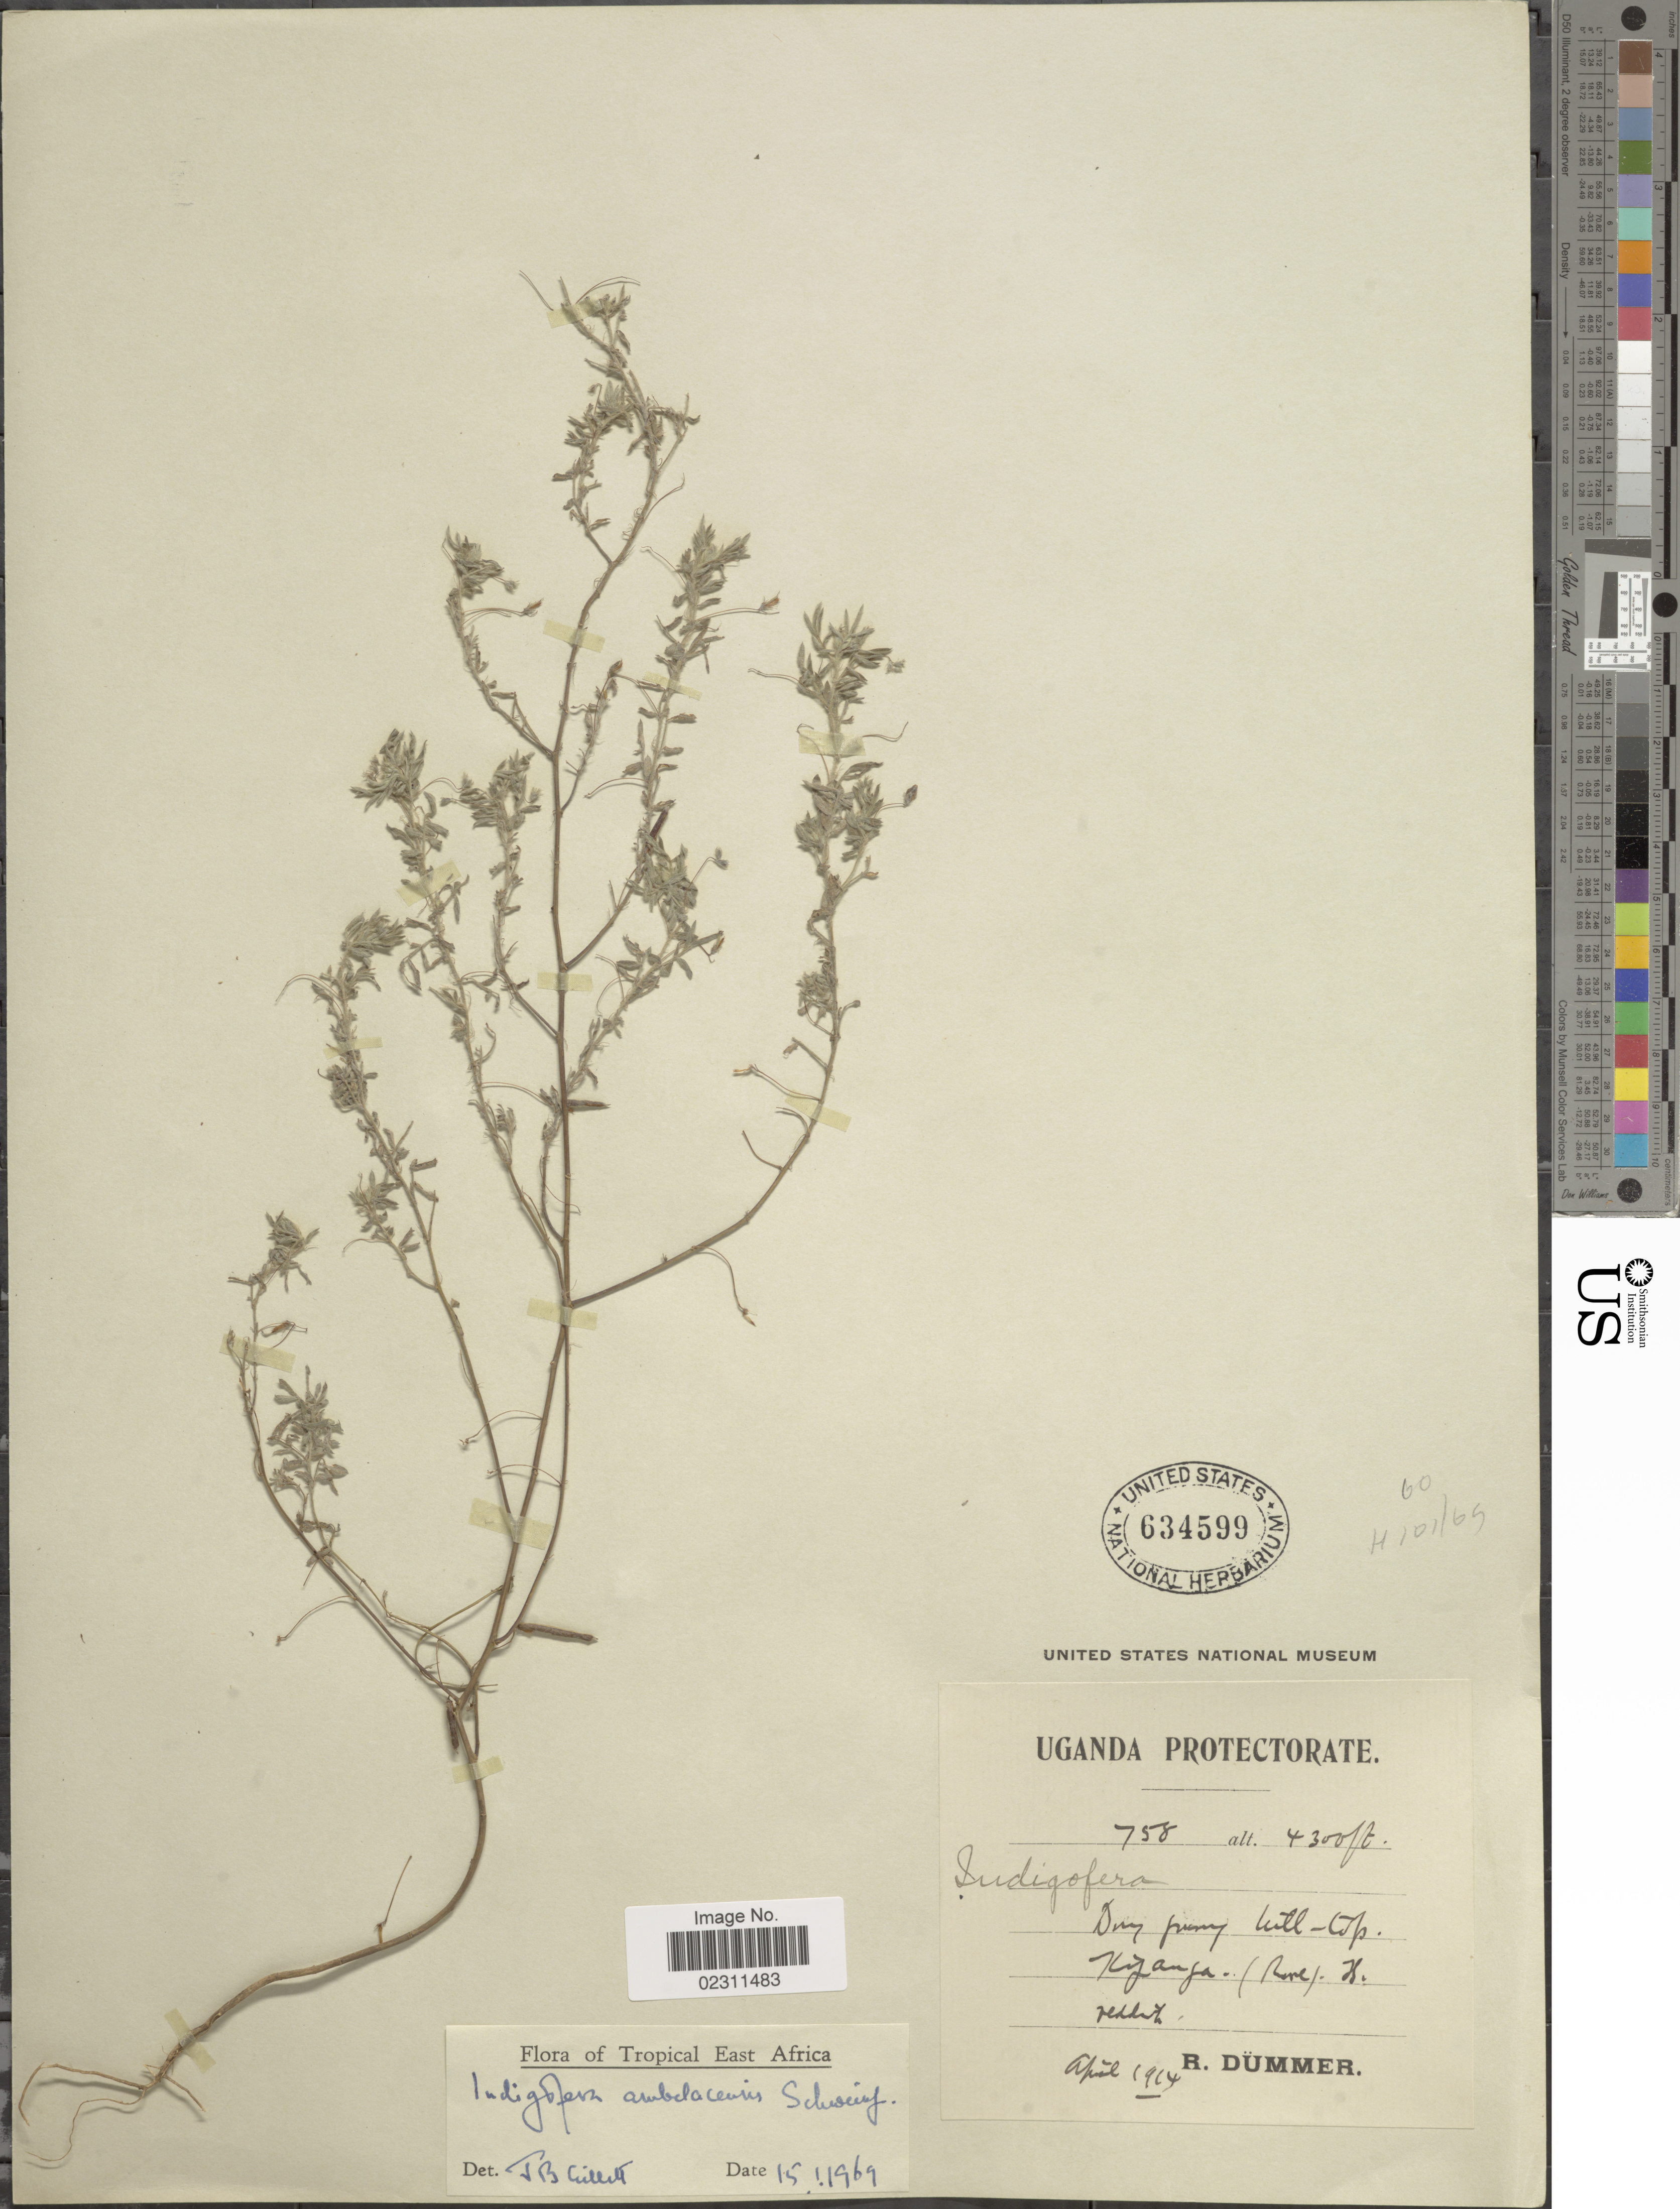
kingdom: Plantae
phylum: Tracheophyta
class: Magnoliopsida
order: Fabales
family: Fabaceae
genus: Indigofera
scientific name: Indigofera ambelacensis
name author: Schweinf.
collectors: R. Dümmer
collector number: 758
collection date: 1914-04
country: Uganda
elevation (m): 1311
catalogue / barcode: US 634599